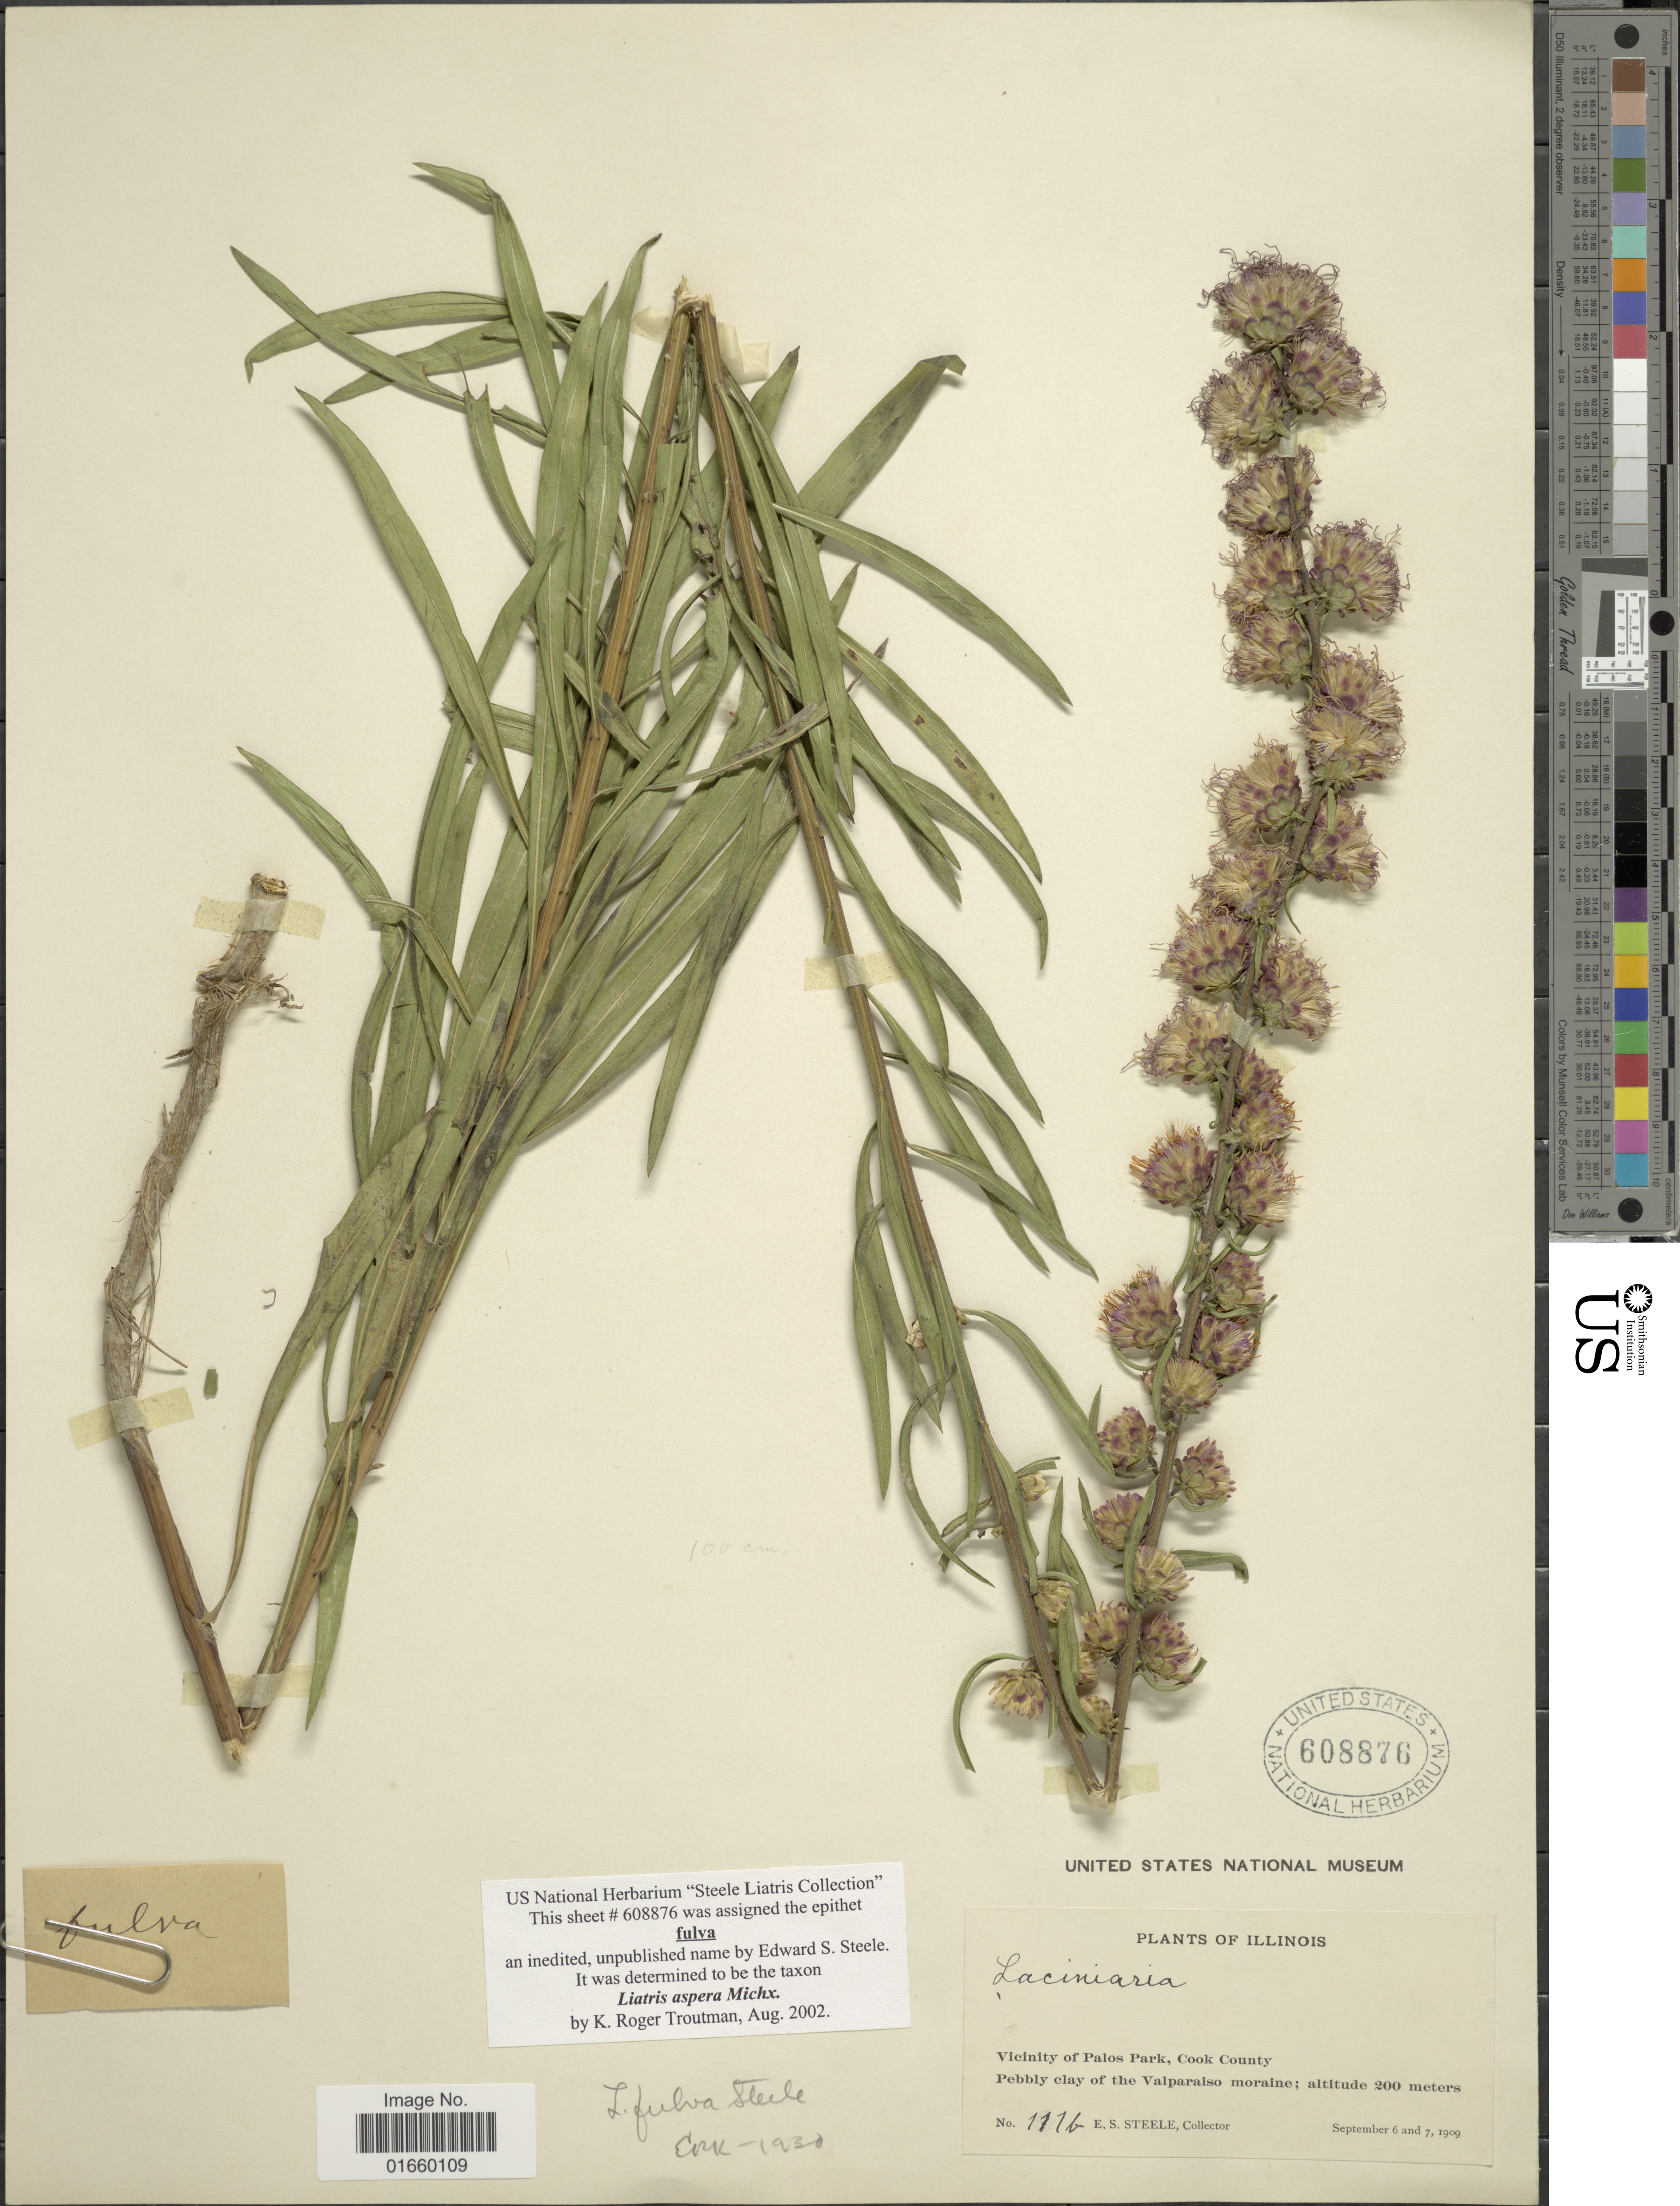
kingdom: Plantae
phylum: Tracheophyta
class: Magnoliopsida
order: Asterales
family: Asteraceae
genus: Liatris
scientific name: Liatris aspera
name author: Michx.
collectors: E. Steele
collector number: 111b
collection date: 1909-09-06/1909-09-07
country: United States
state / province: Illinois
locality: Vicinity of Palos Park, Cook County, Pebbly Clay of the Valparaiso moraine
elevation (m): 200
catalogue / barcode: US 608876